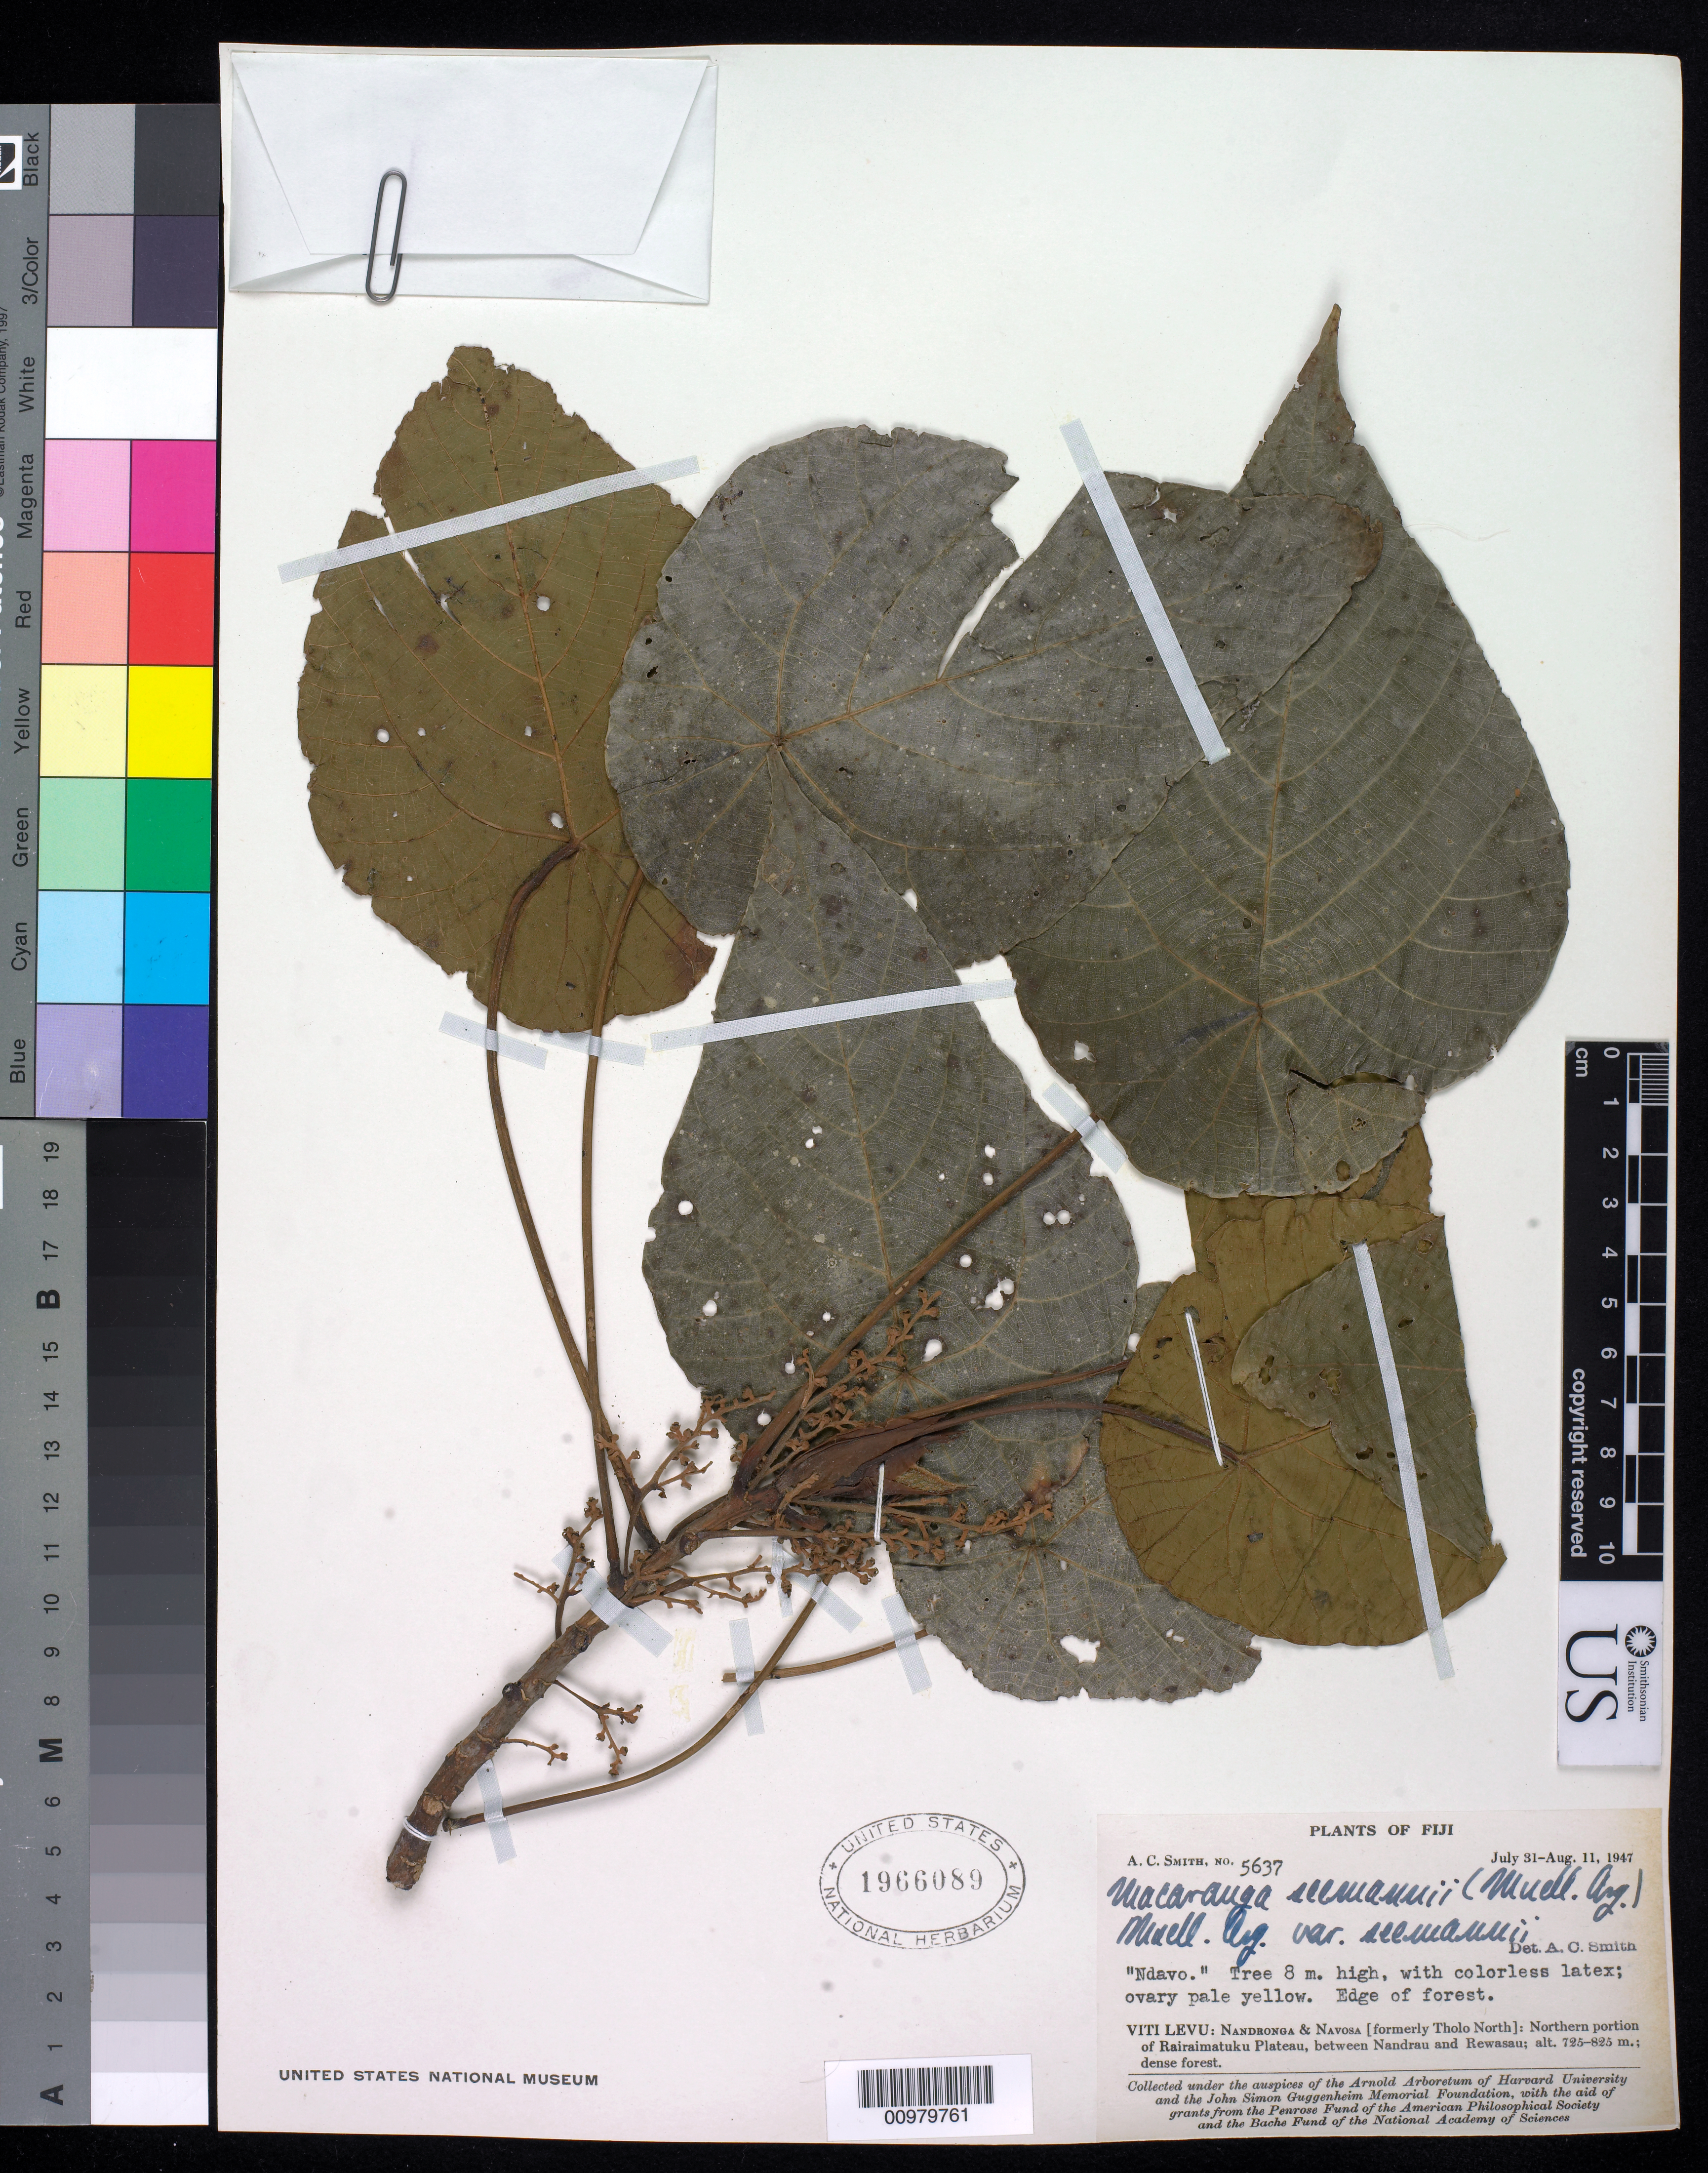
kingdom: Plantae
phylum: Tracheophyta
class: Magnoliopsida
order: Malpighiales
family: Euphorbiaceae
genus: Macaranga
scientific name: Macaranga seemanni var. capillata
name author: A.C. Sm.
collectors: C. A. Smith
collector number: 5637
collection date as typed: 31 Jul 1947 to 11 Aug 1947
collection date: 1947-07-31/1947-08-11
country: Fiji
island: Viti Levu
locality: Northern portion of Rairaimatuku Plateau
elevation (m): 725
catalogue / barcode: US 1966089